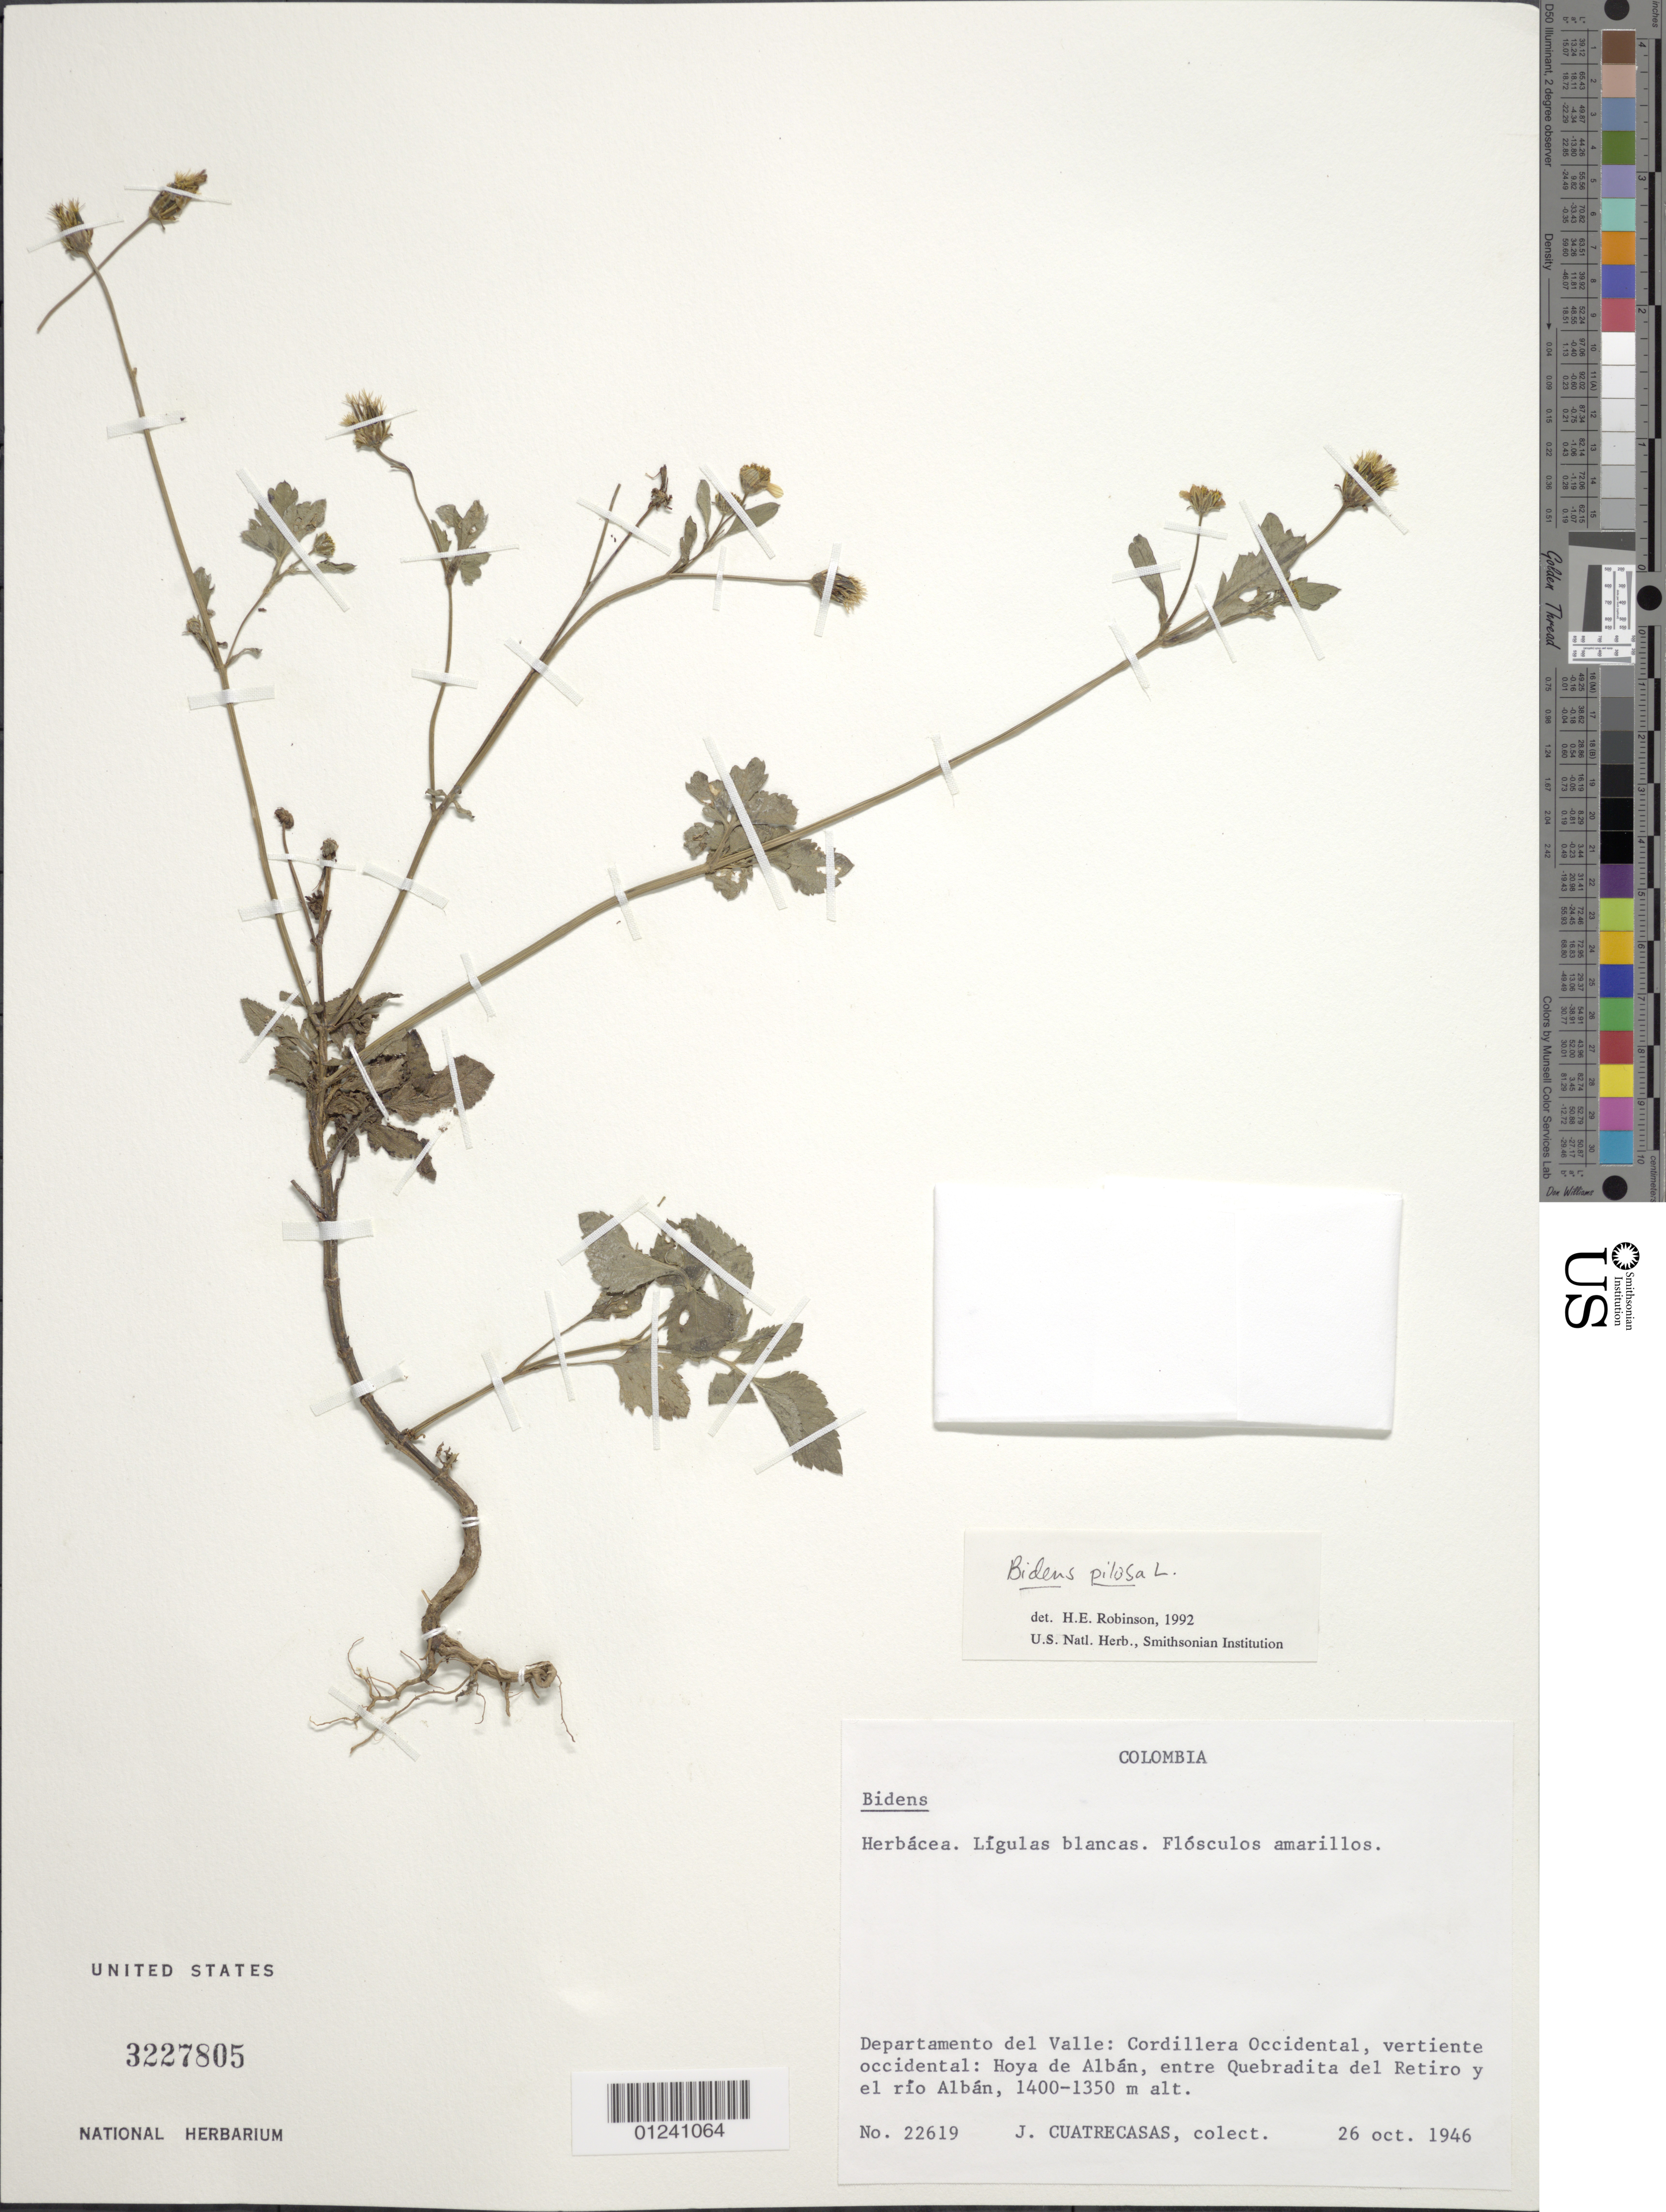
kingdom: Plantae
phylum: Tracheophyta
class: Magnoliopsida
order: Asterales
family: Asteraceae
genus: Bidens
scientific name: Bidens pilosa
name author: L.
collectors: J. Cuatrecasas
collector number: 22619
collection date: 1946-10-26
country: Colombia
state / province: Valle del Cauca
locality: Codillera Occidental, vertiente occidental: hoya de Albán, entre Quebradita del Ritiro y el río Albán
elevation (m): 1400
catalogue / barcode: US 3227805